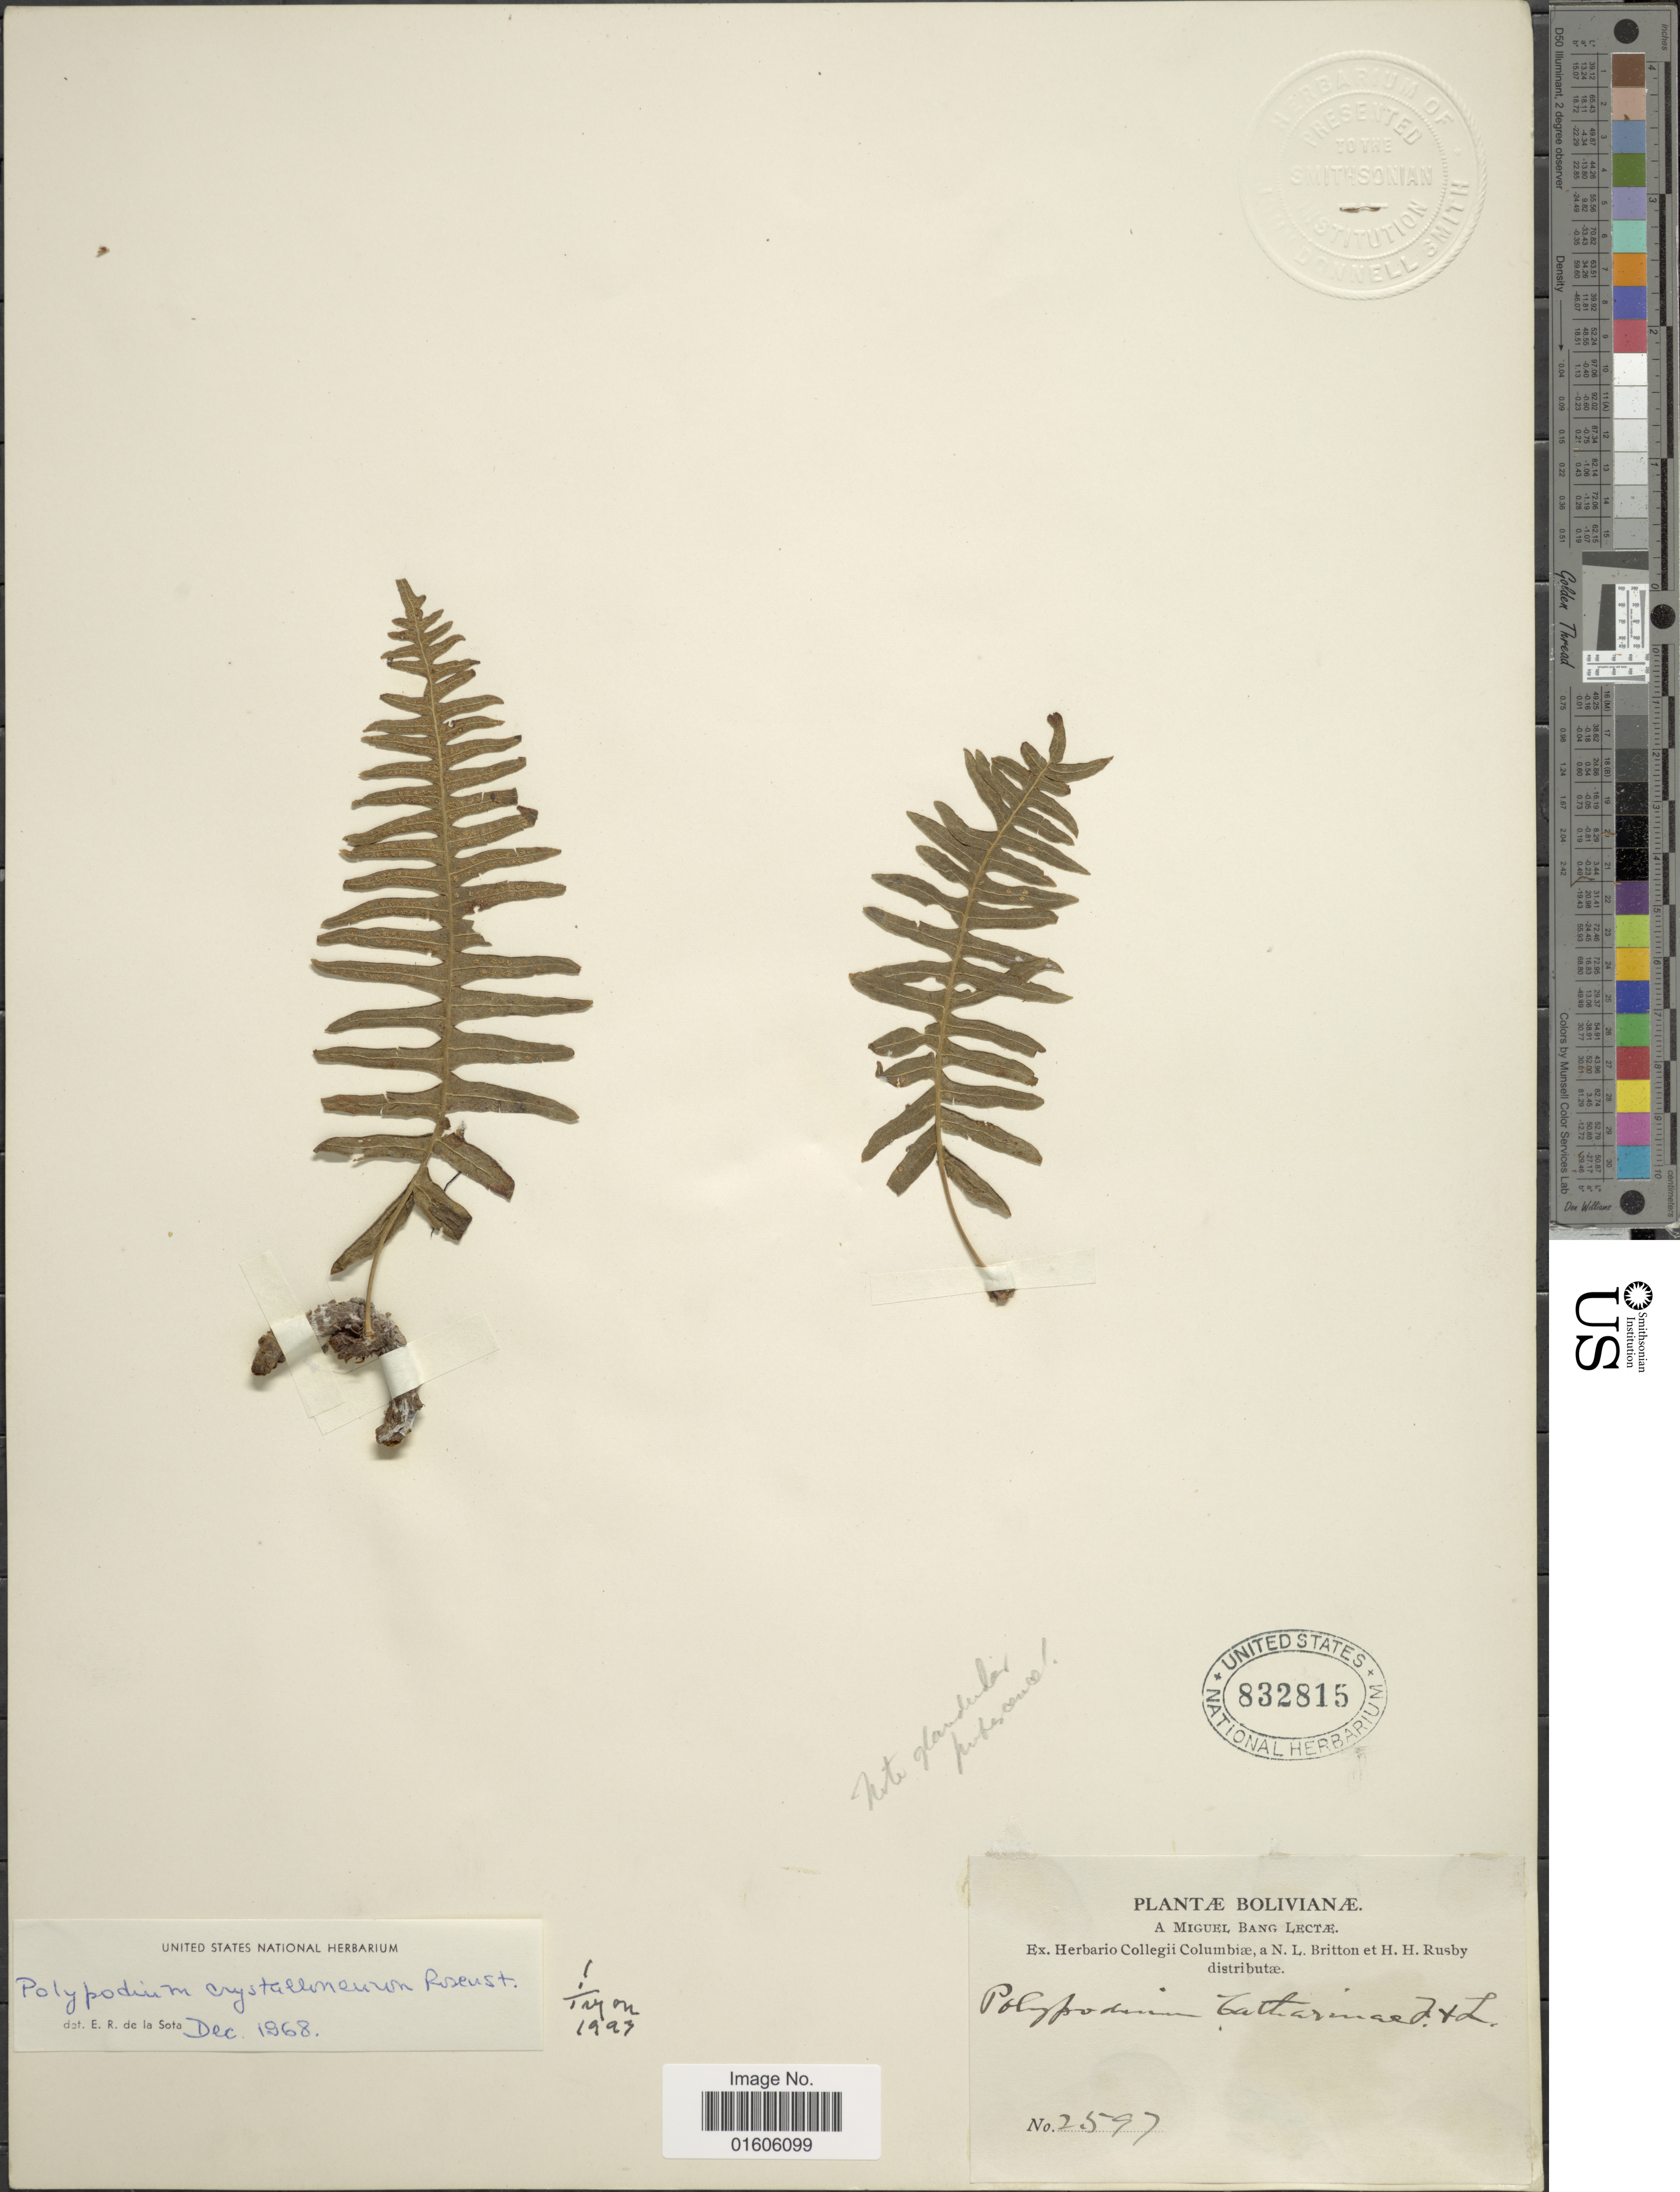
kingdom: Plantae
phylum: Tracheophyta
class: Polypodiopsida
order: Polypodiales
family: Polypodiaceae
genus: Serpocaulon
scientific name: Serpocaulon crystalloneuron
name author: (Rosenst.) A.R. Sm.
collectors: M. Bang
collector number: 2597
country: Bolivia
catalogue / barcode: US 832815